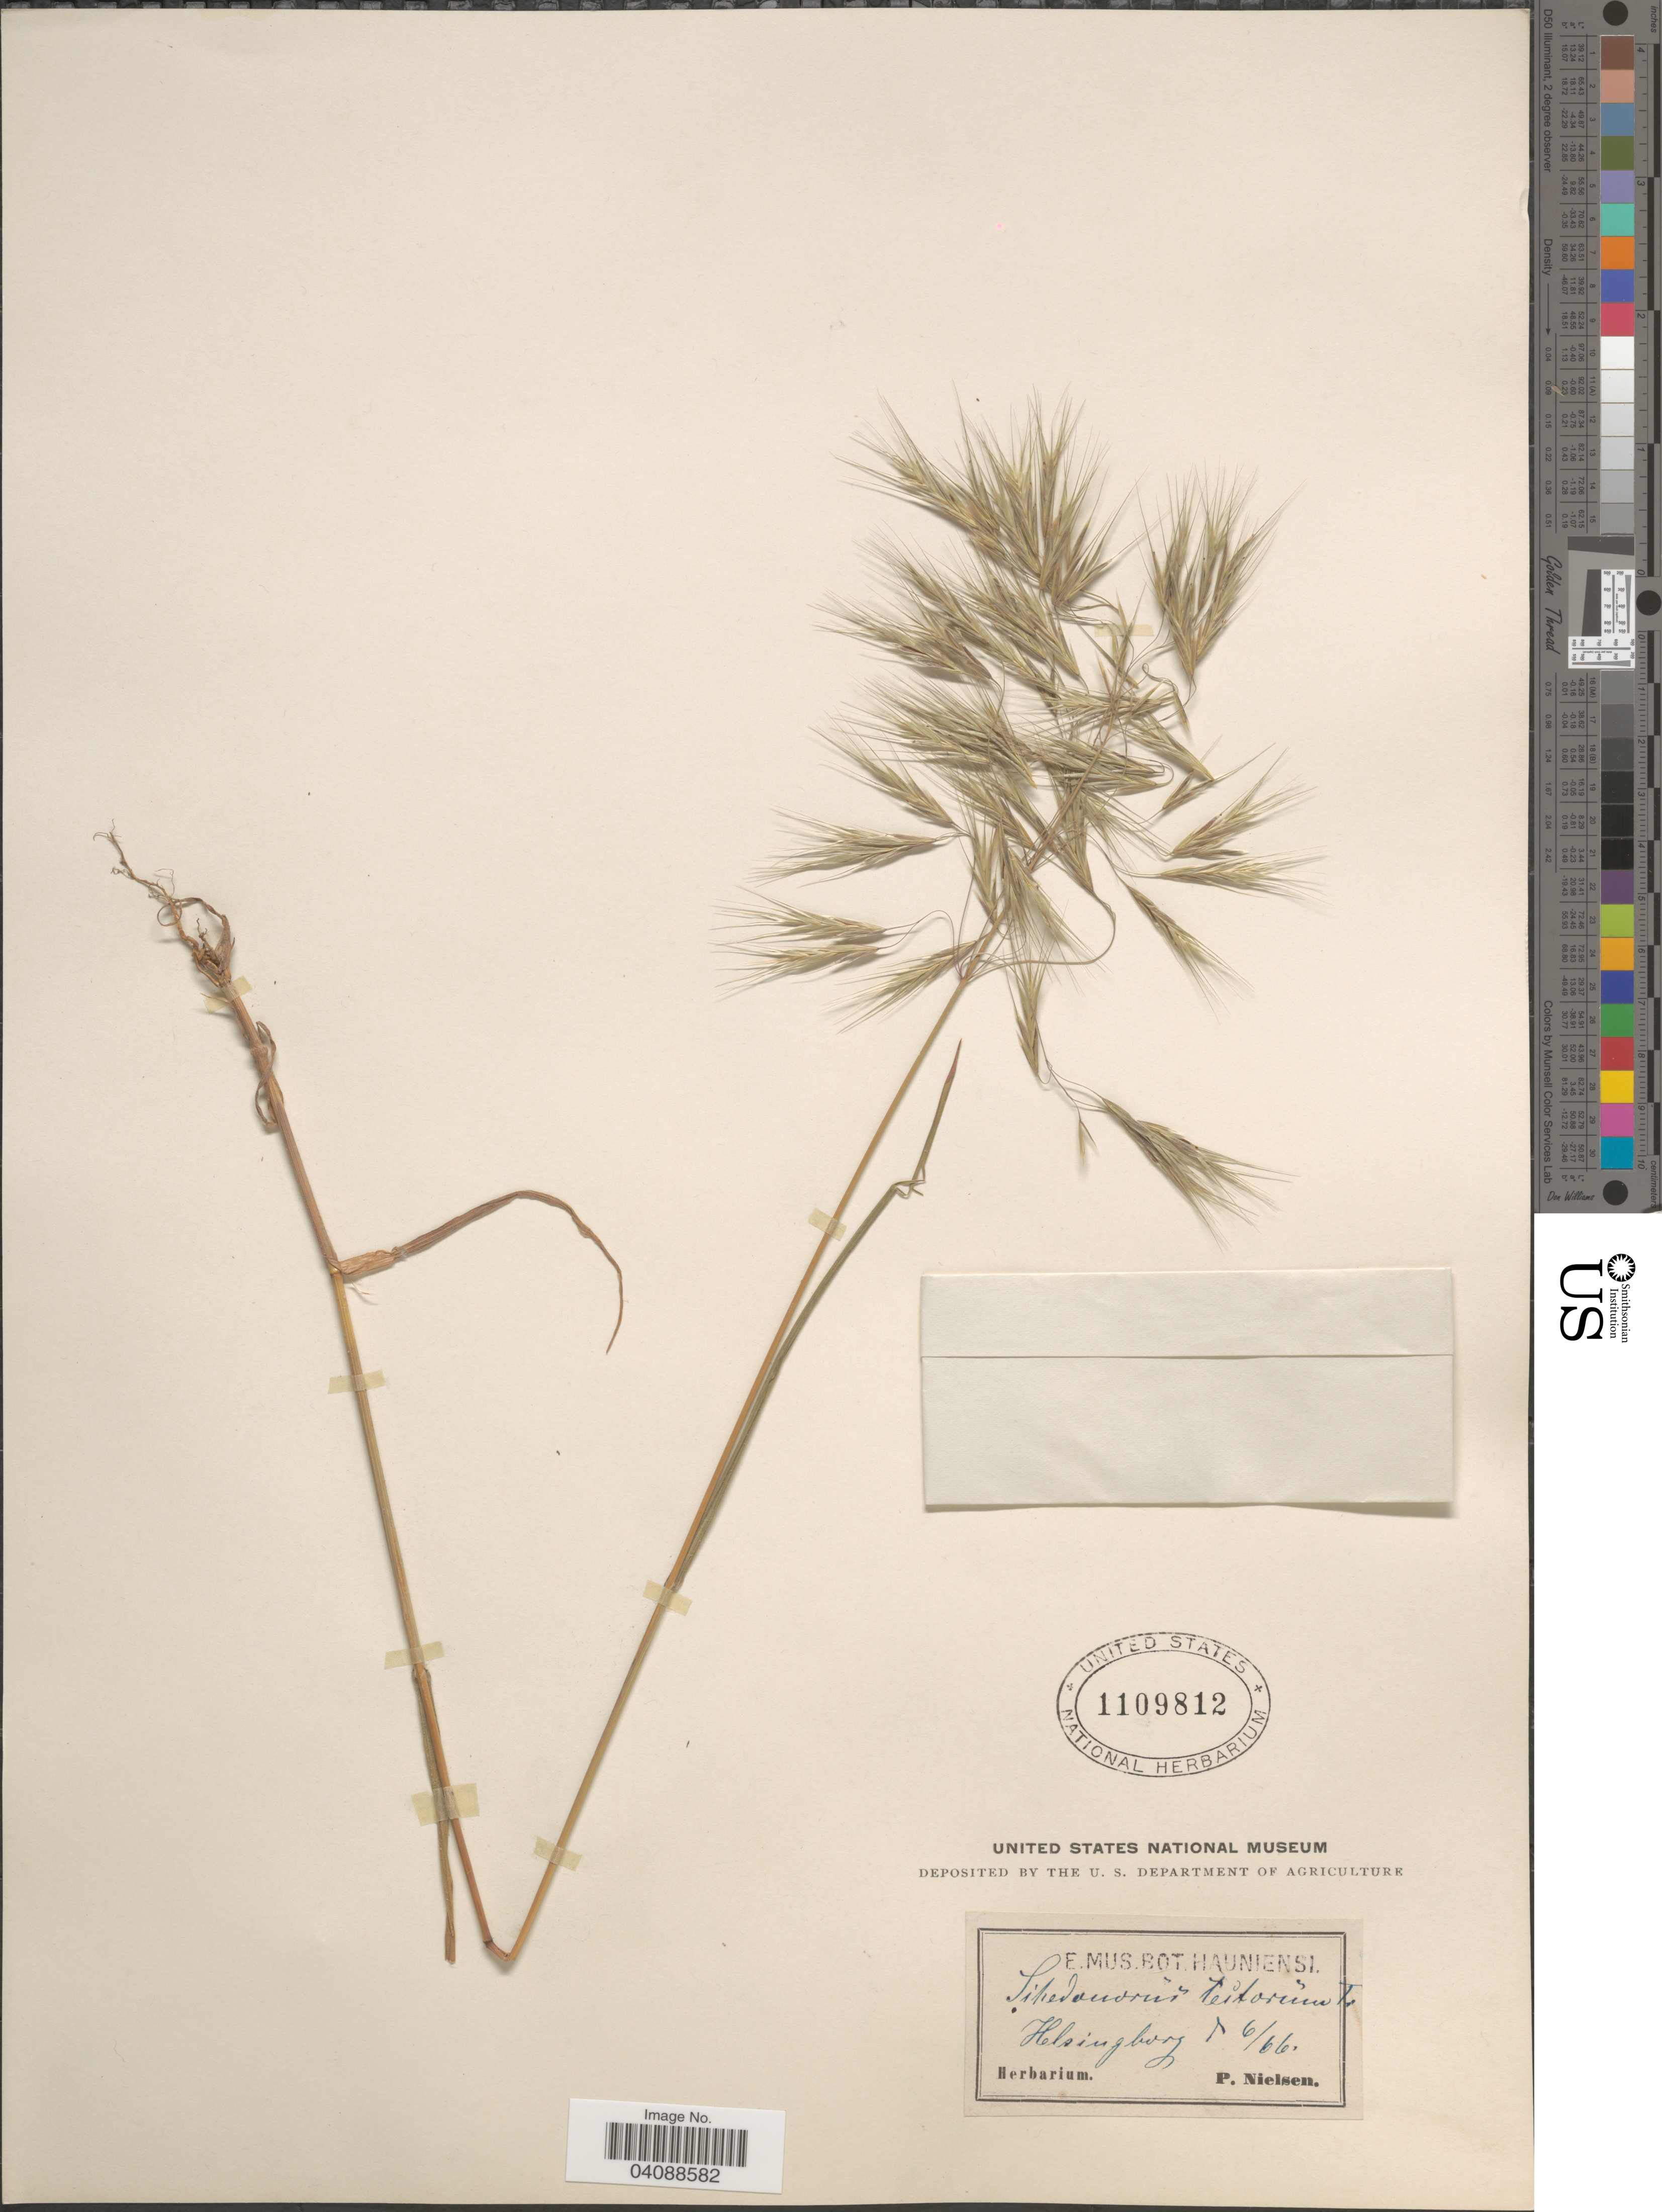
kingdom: Plantae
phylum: Tracheophyta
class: Liliopsida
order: Poales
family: Poaceae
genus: Bromus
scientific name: Bromus tectorum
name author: L.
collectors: Ex herb. P. Nielsen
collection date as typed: Transcribed d/m/y: /6/66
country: Sweden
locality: Helsingborg.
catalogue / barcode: US 1109812